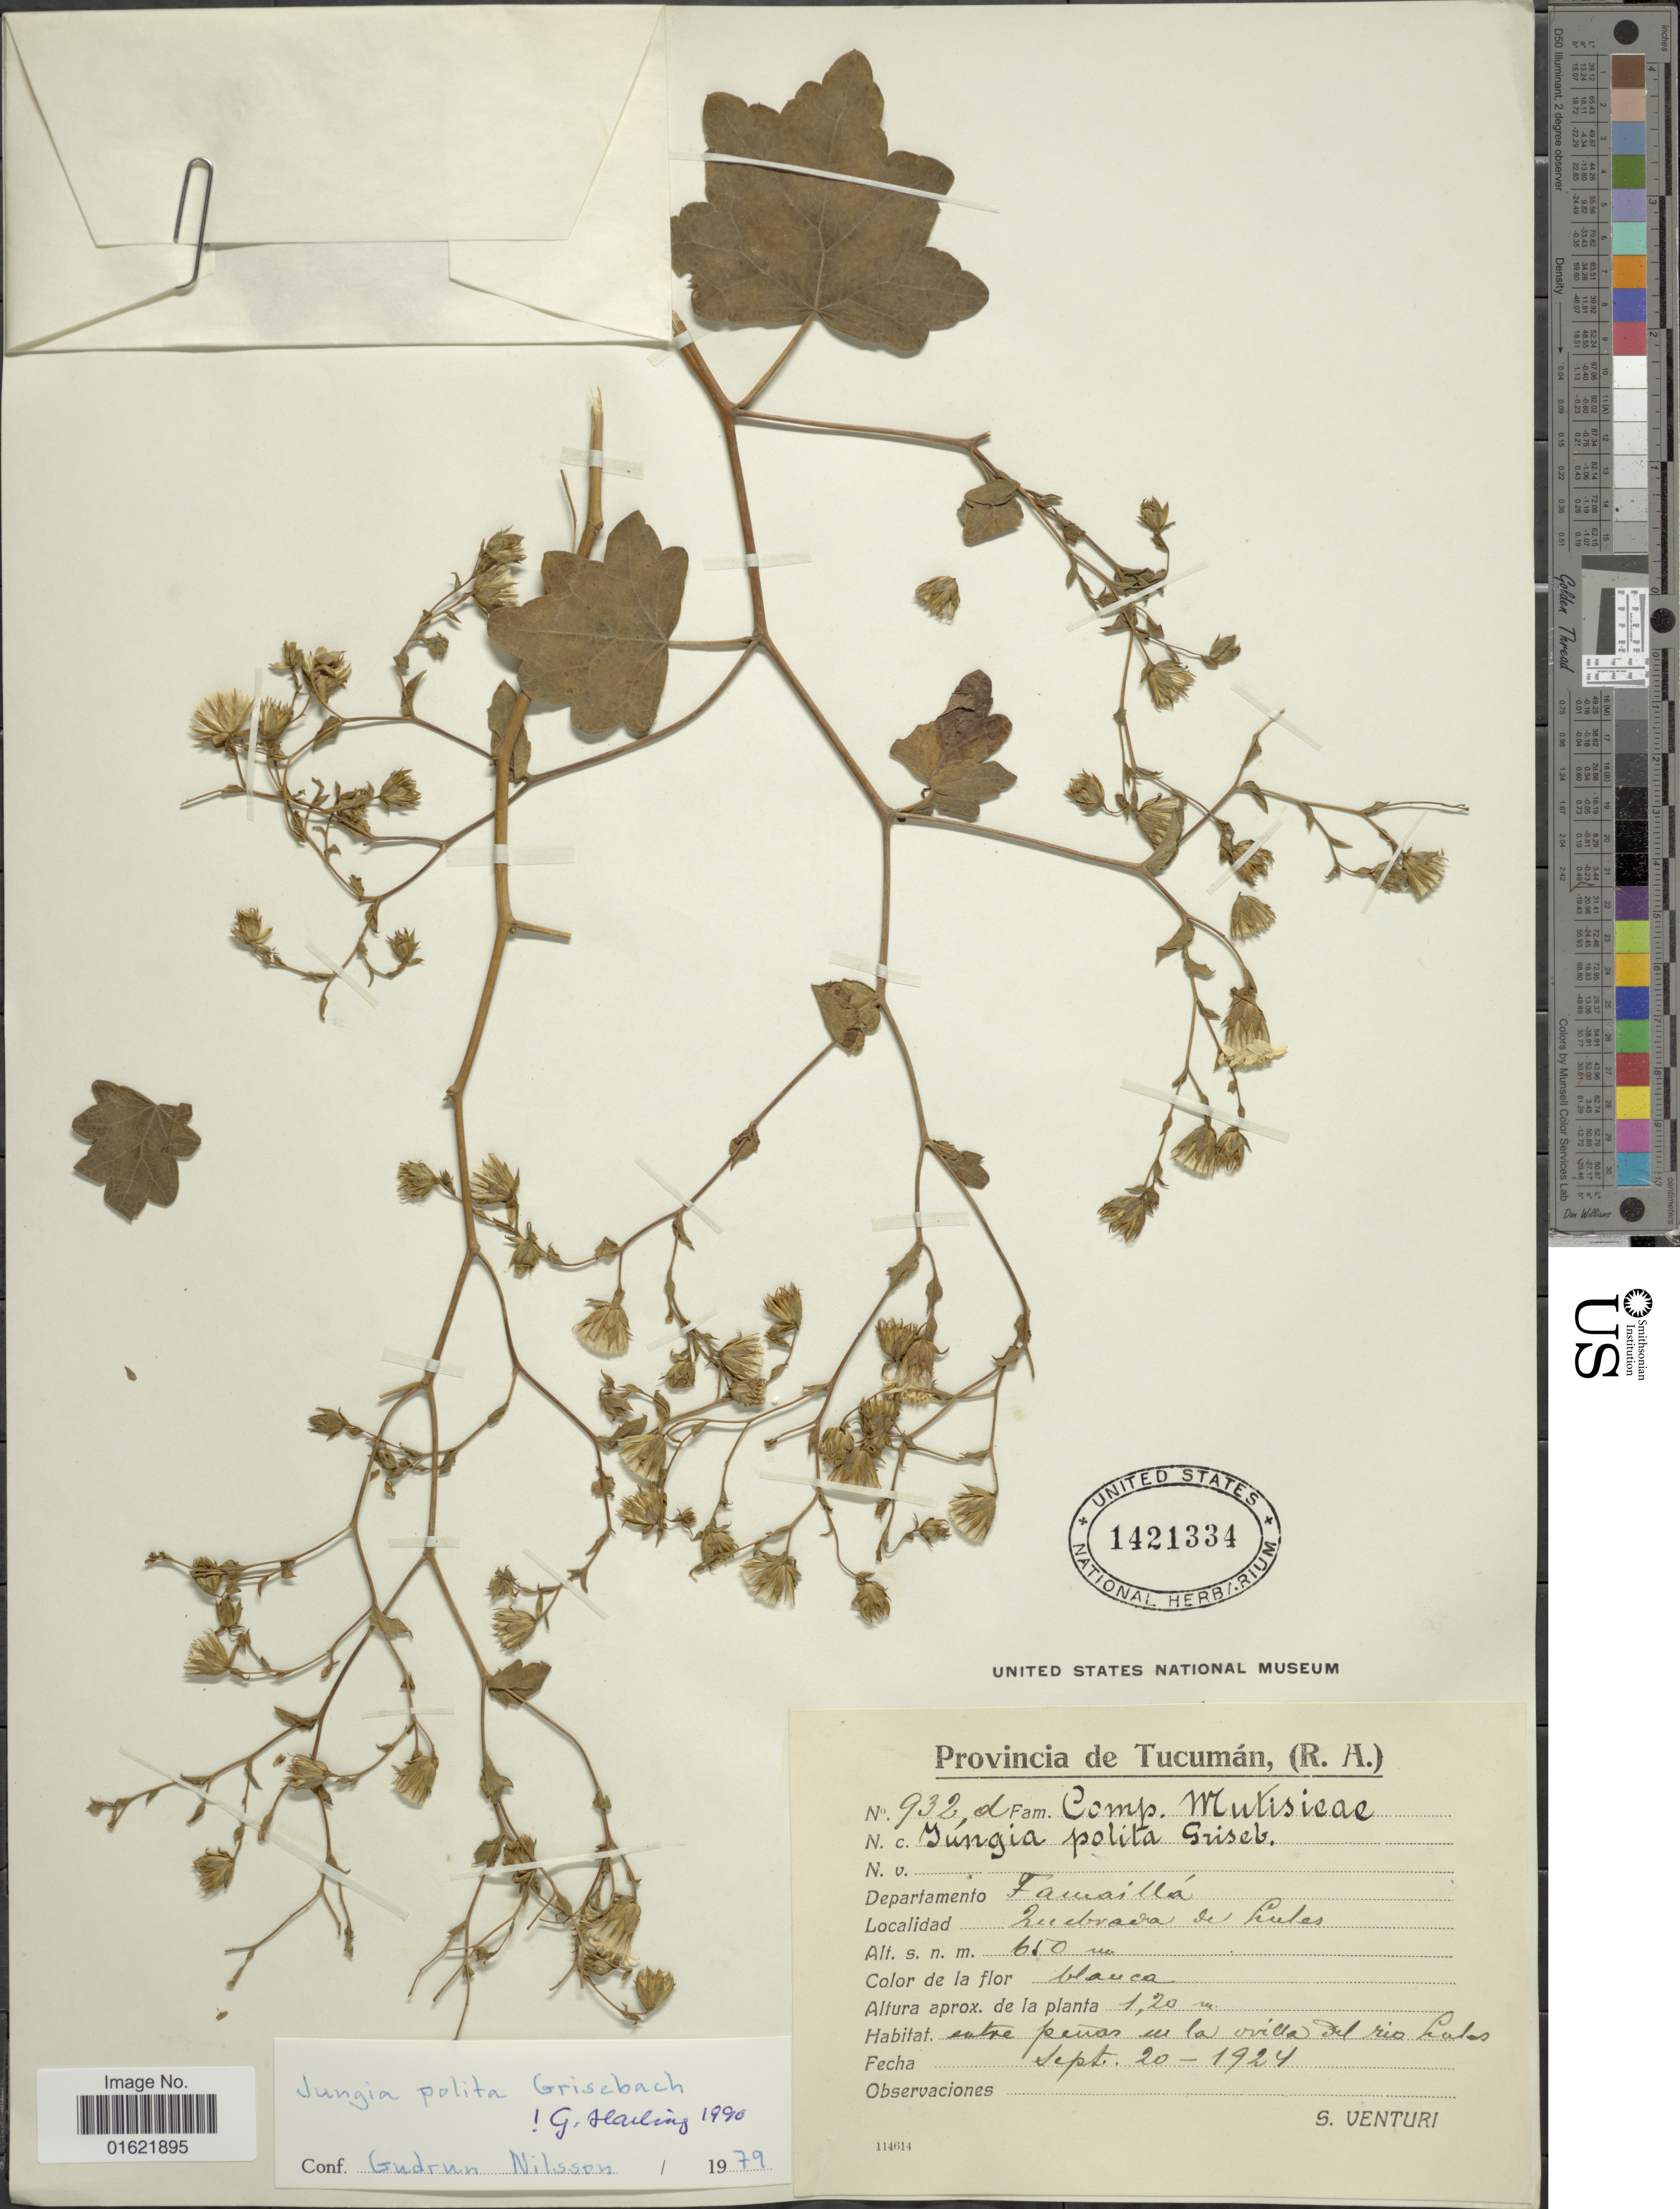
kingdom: Plantae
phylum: Tracheophyta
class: Magnoliopsida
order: Asterales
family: Asteraceae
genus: Jungia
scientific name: Jungia polita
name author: Griseb.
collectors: S. Venturi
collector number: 92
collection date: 1924-09-20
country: Argentina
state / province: Tucumán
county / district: Famailla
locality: Quebrada de Lules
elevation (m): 650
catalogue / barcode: US 1421334